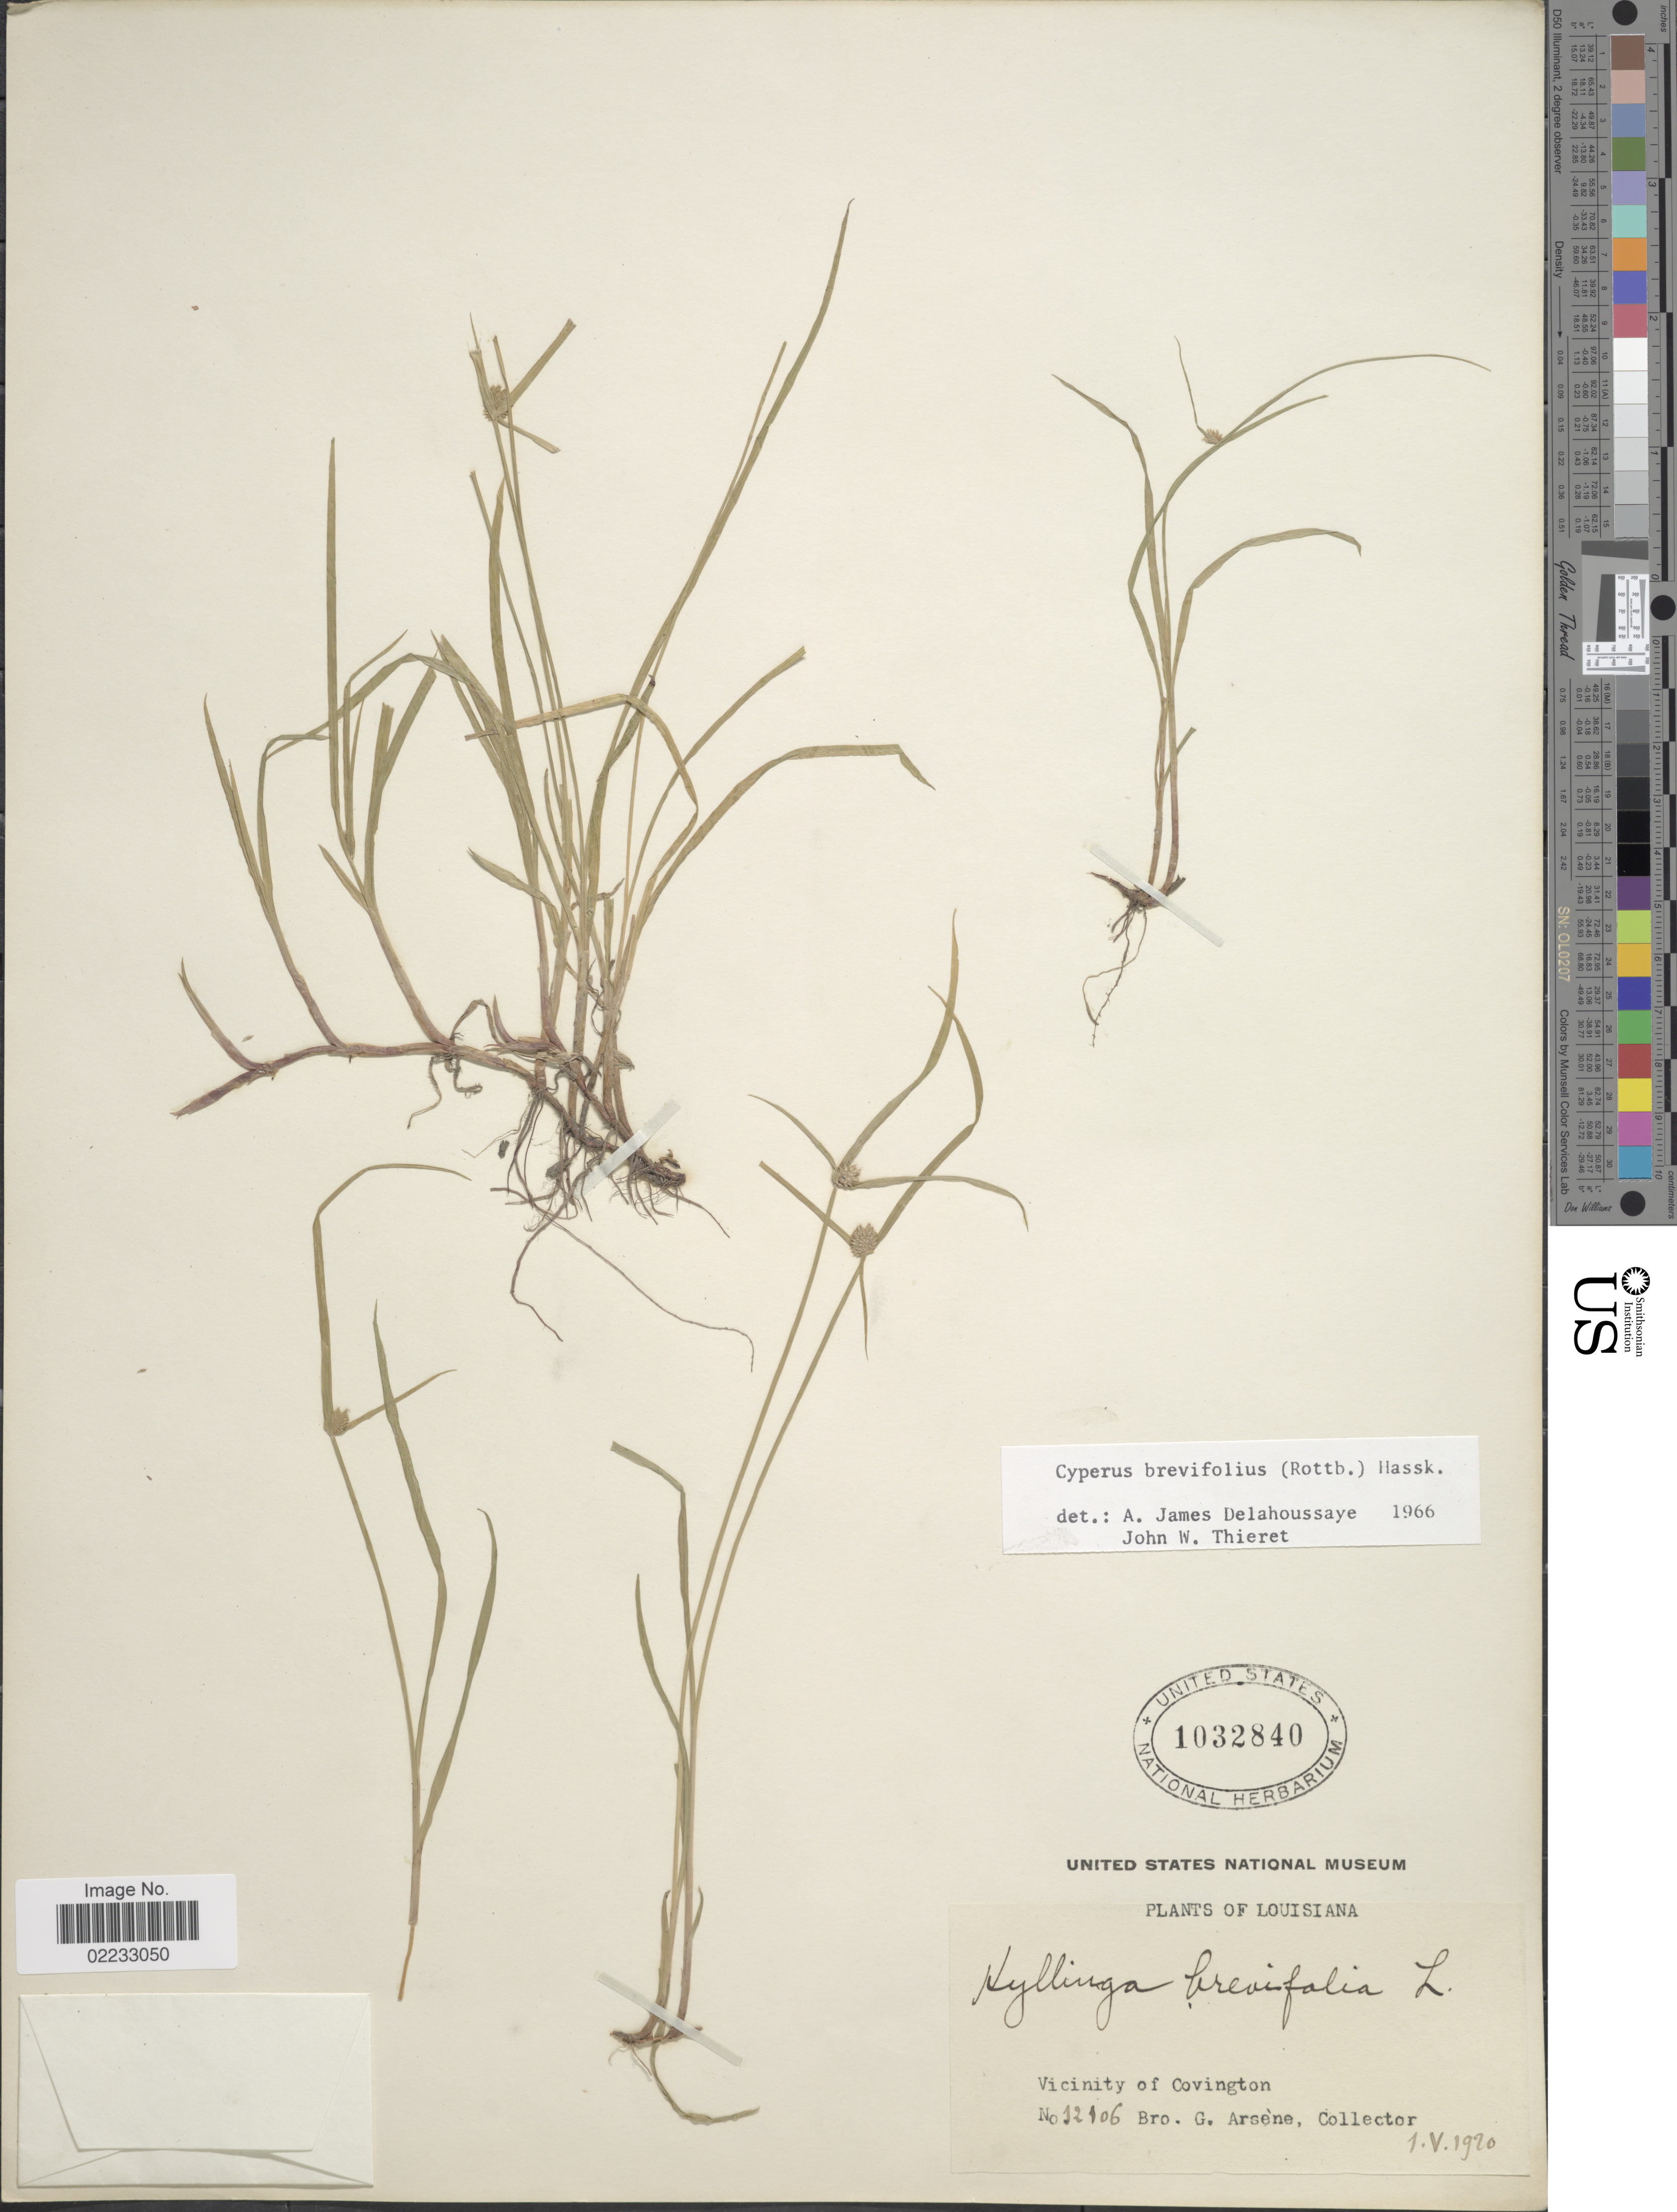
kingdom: Plantae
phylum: Tracheophyta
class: Liliopsida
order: Poales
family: Cyperaceae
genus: Cyperus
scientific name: Cyperus brevifolius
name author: (Rottb.) Hassk.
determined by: Strong, M. T., (US), Smithsonian Institution - National Museum of Natural History (UNITED STATES)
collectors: Bro. G. Arsène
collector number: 12106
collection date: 1920-05-01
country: United States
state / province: Louisiana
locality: Vicinity of Covington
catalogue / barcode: US 1032840